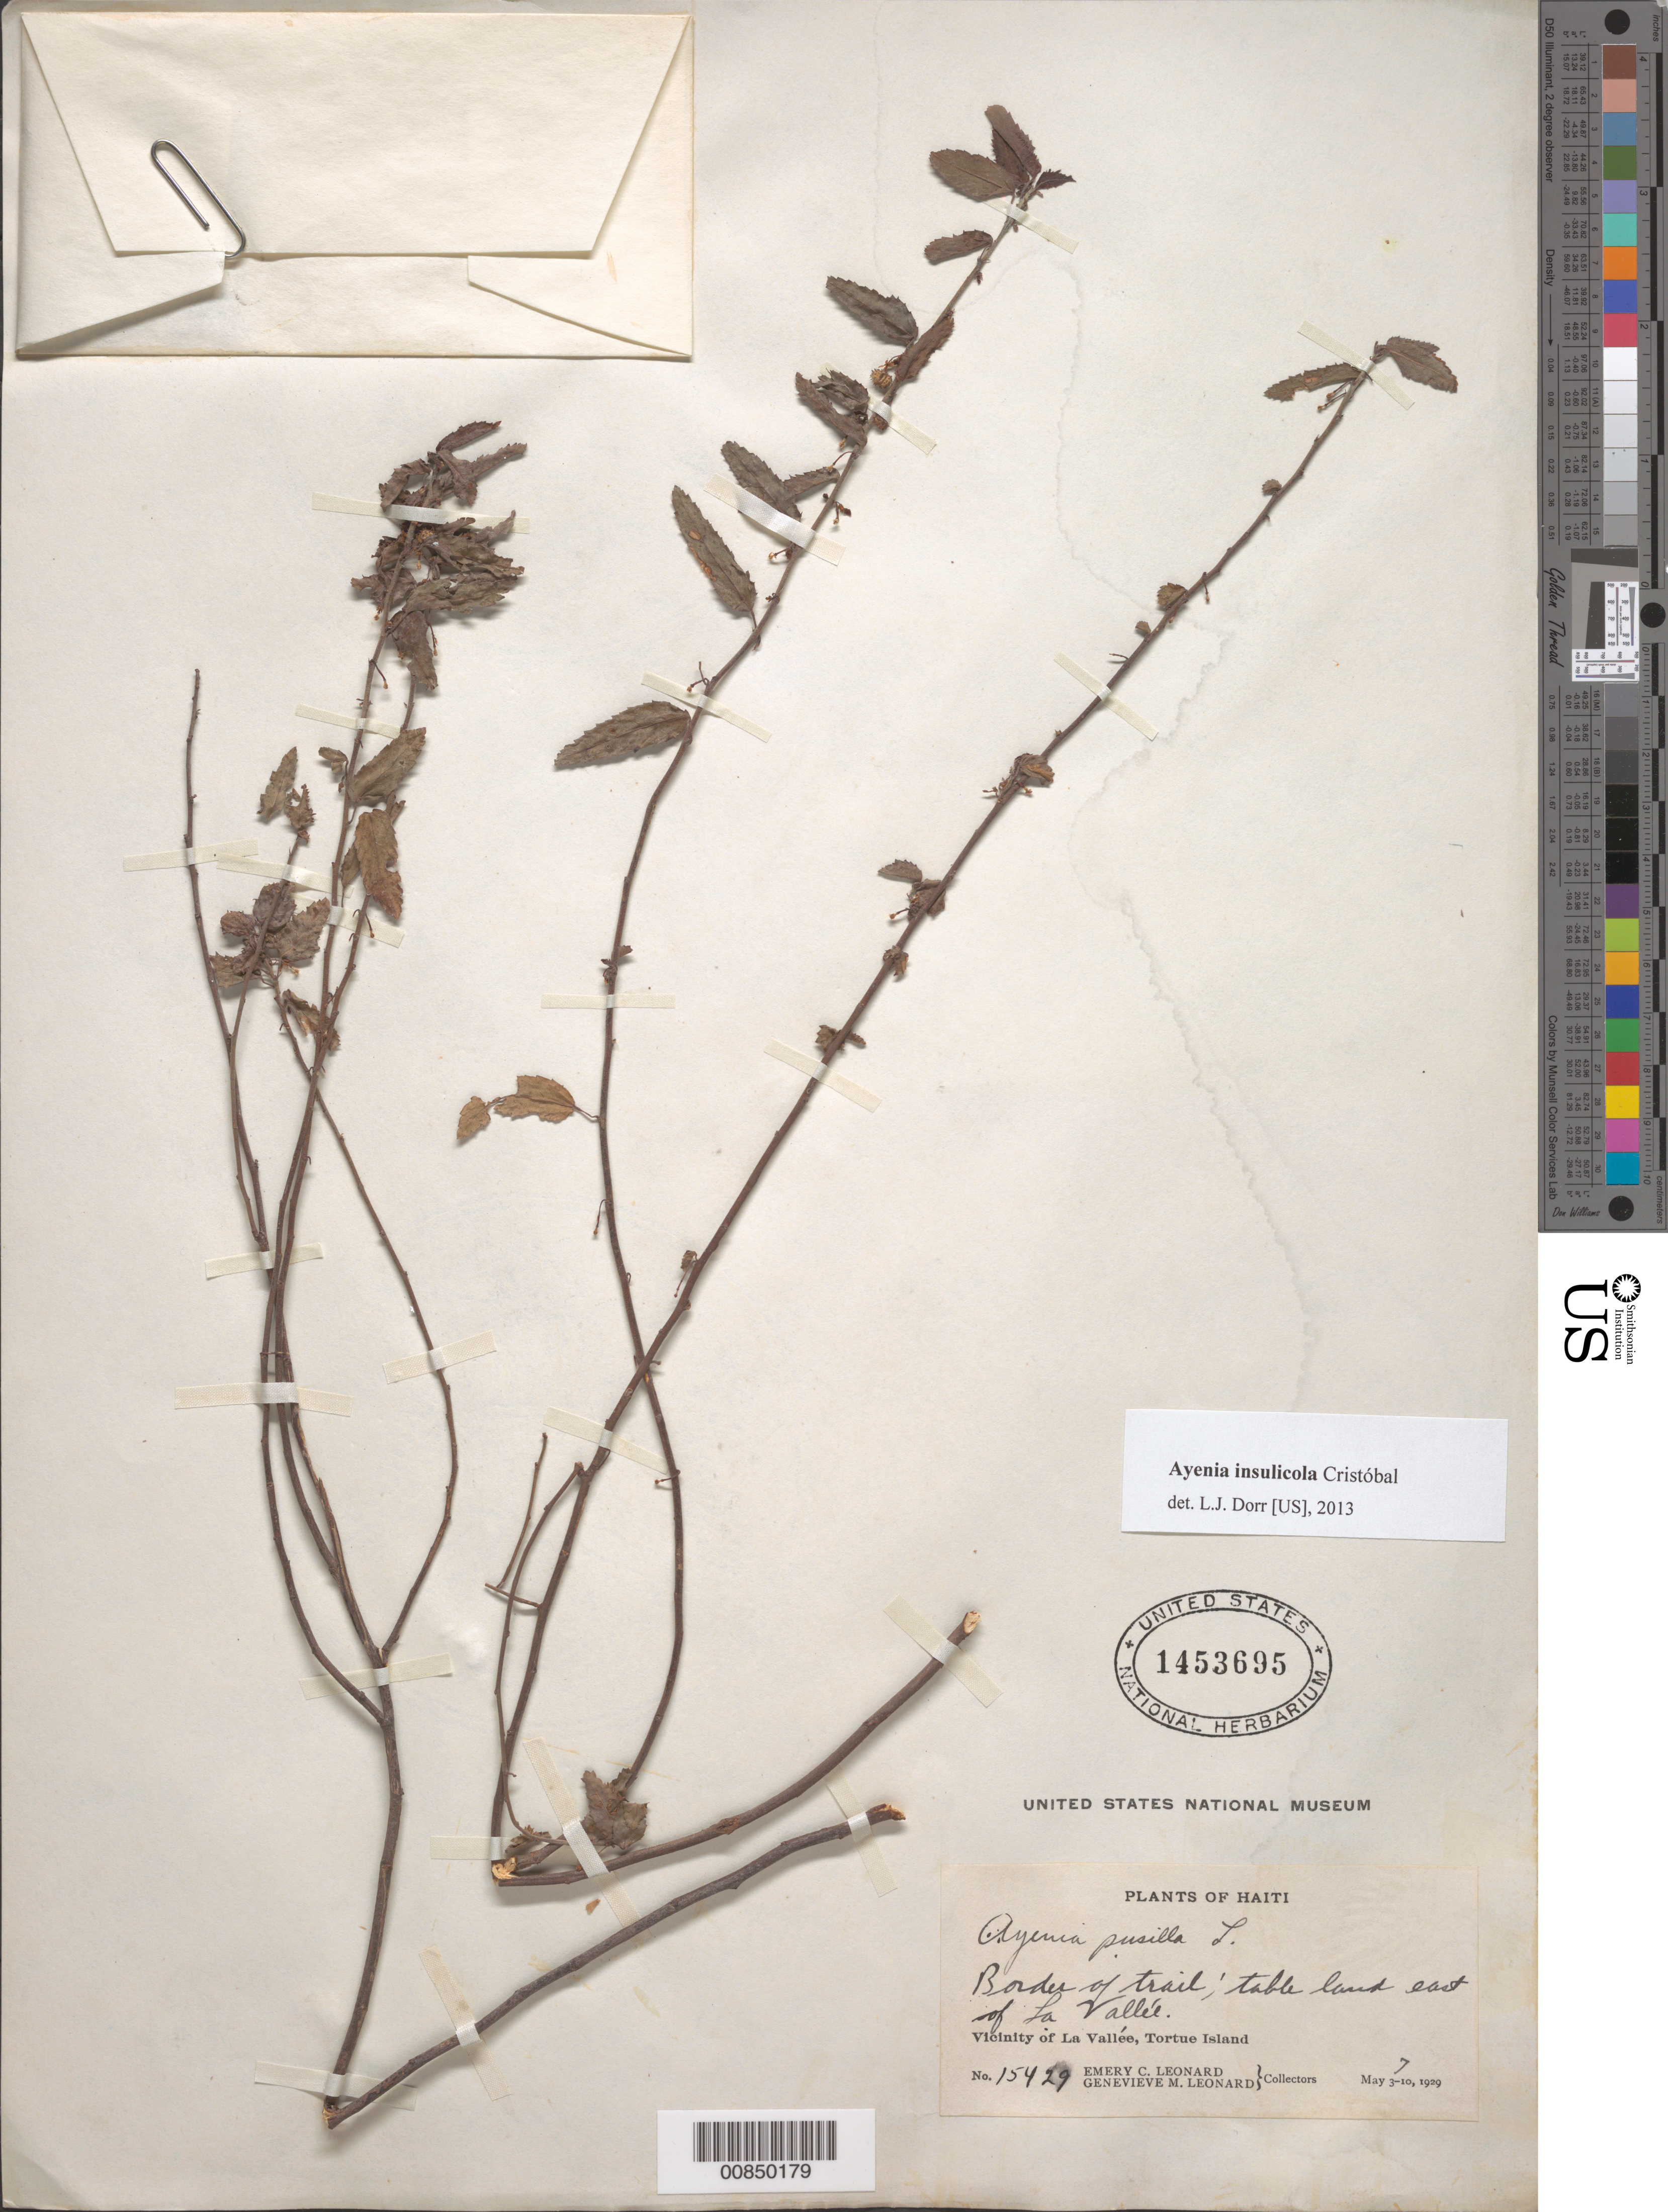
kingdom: Plantae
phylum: Tracheophyta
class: Magnoliopsida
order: Malvales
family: Malvaceae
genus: Ayenia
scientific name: Ayenia insulicola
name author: Cristóbal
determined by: Dorr, L. J., (BOT), Smithsonian Institution - National Museum of Natural History (UNITED STATES)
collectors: E. C. Leonard & G. M. Leonard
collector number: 15429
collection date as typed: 07 May 1929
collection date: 1929-05-07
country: Haiti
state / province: Nord-Ouest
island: Île de la Tortue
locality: Vicinity of La Vallée, table-land E of town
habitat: Border of trail on table-land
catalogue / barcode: US 1453695